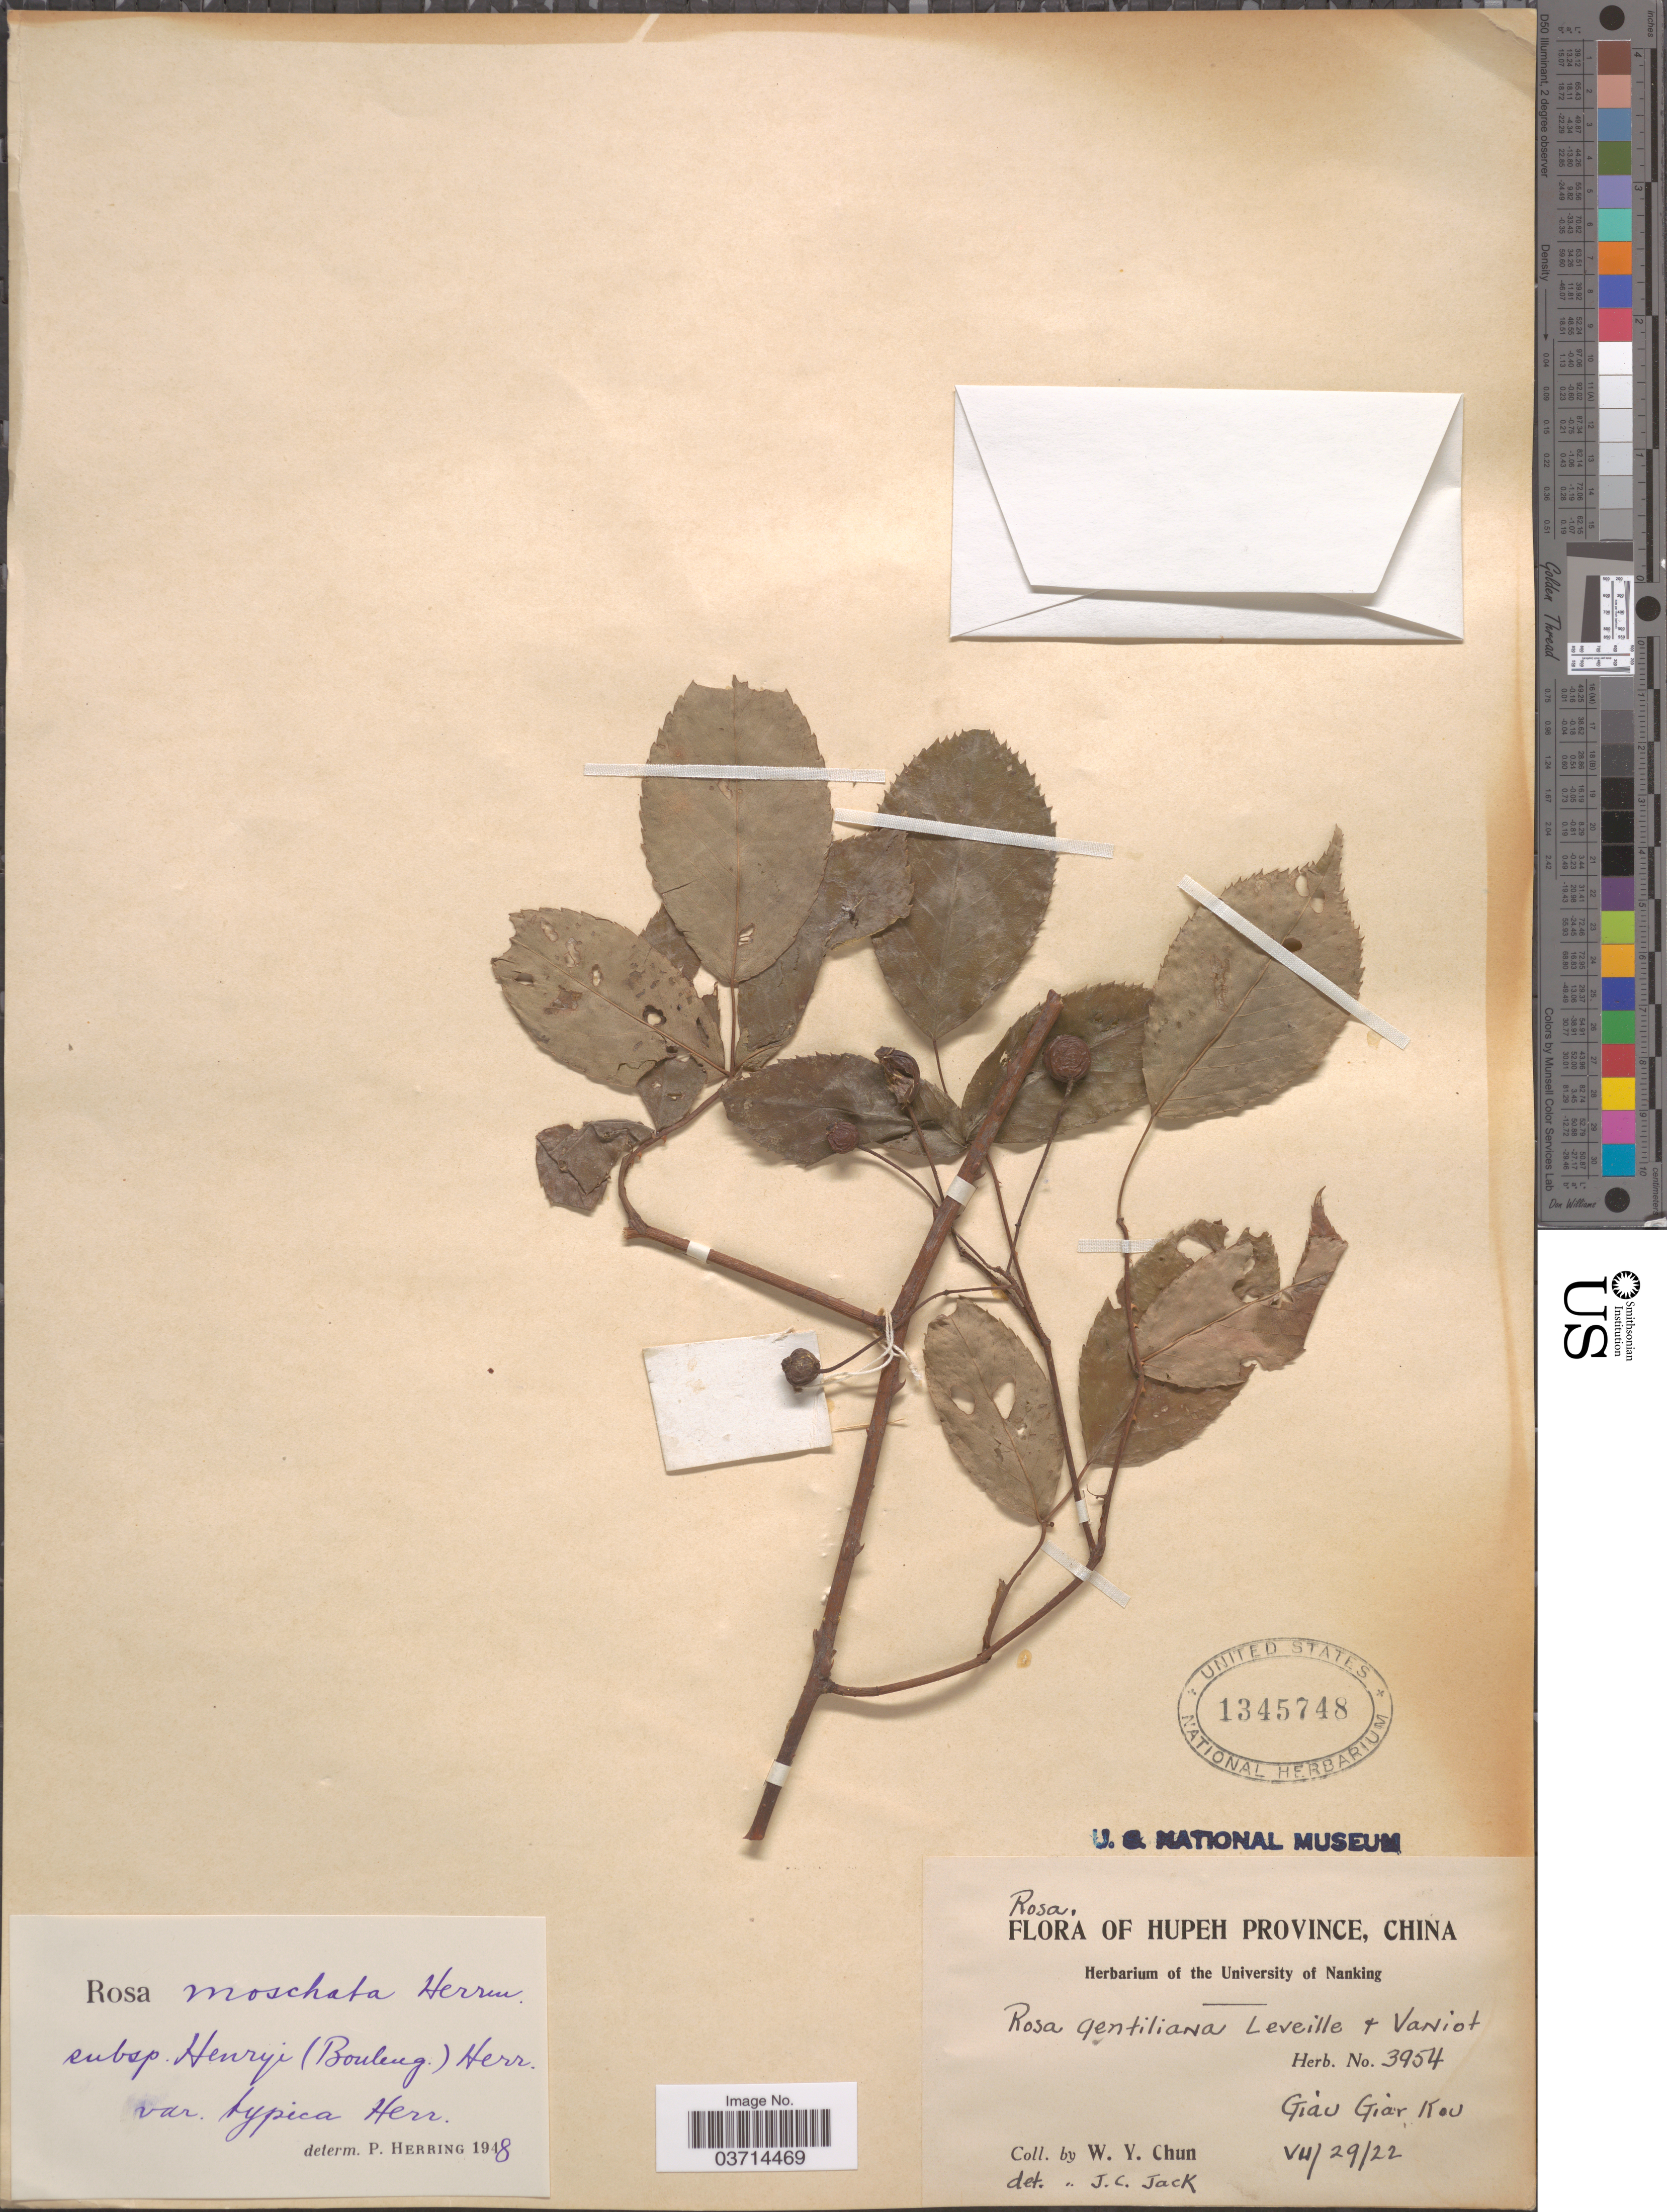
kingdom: Plantae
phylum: Tracheophyta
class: Magnoliopsida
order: Rosales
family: Rosaceae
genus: Rosa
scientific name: Rosa henryi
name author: Boulenger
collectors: W. Y. Chun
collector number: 3954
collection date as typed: Transcribed d/m/y: 29/7/22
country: China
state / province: Hubei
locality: Hupeh Province. Giau [interpreted] Giar Kou.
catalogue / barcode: US 1345748